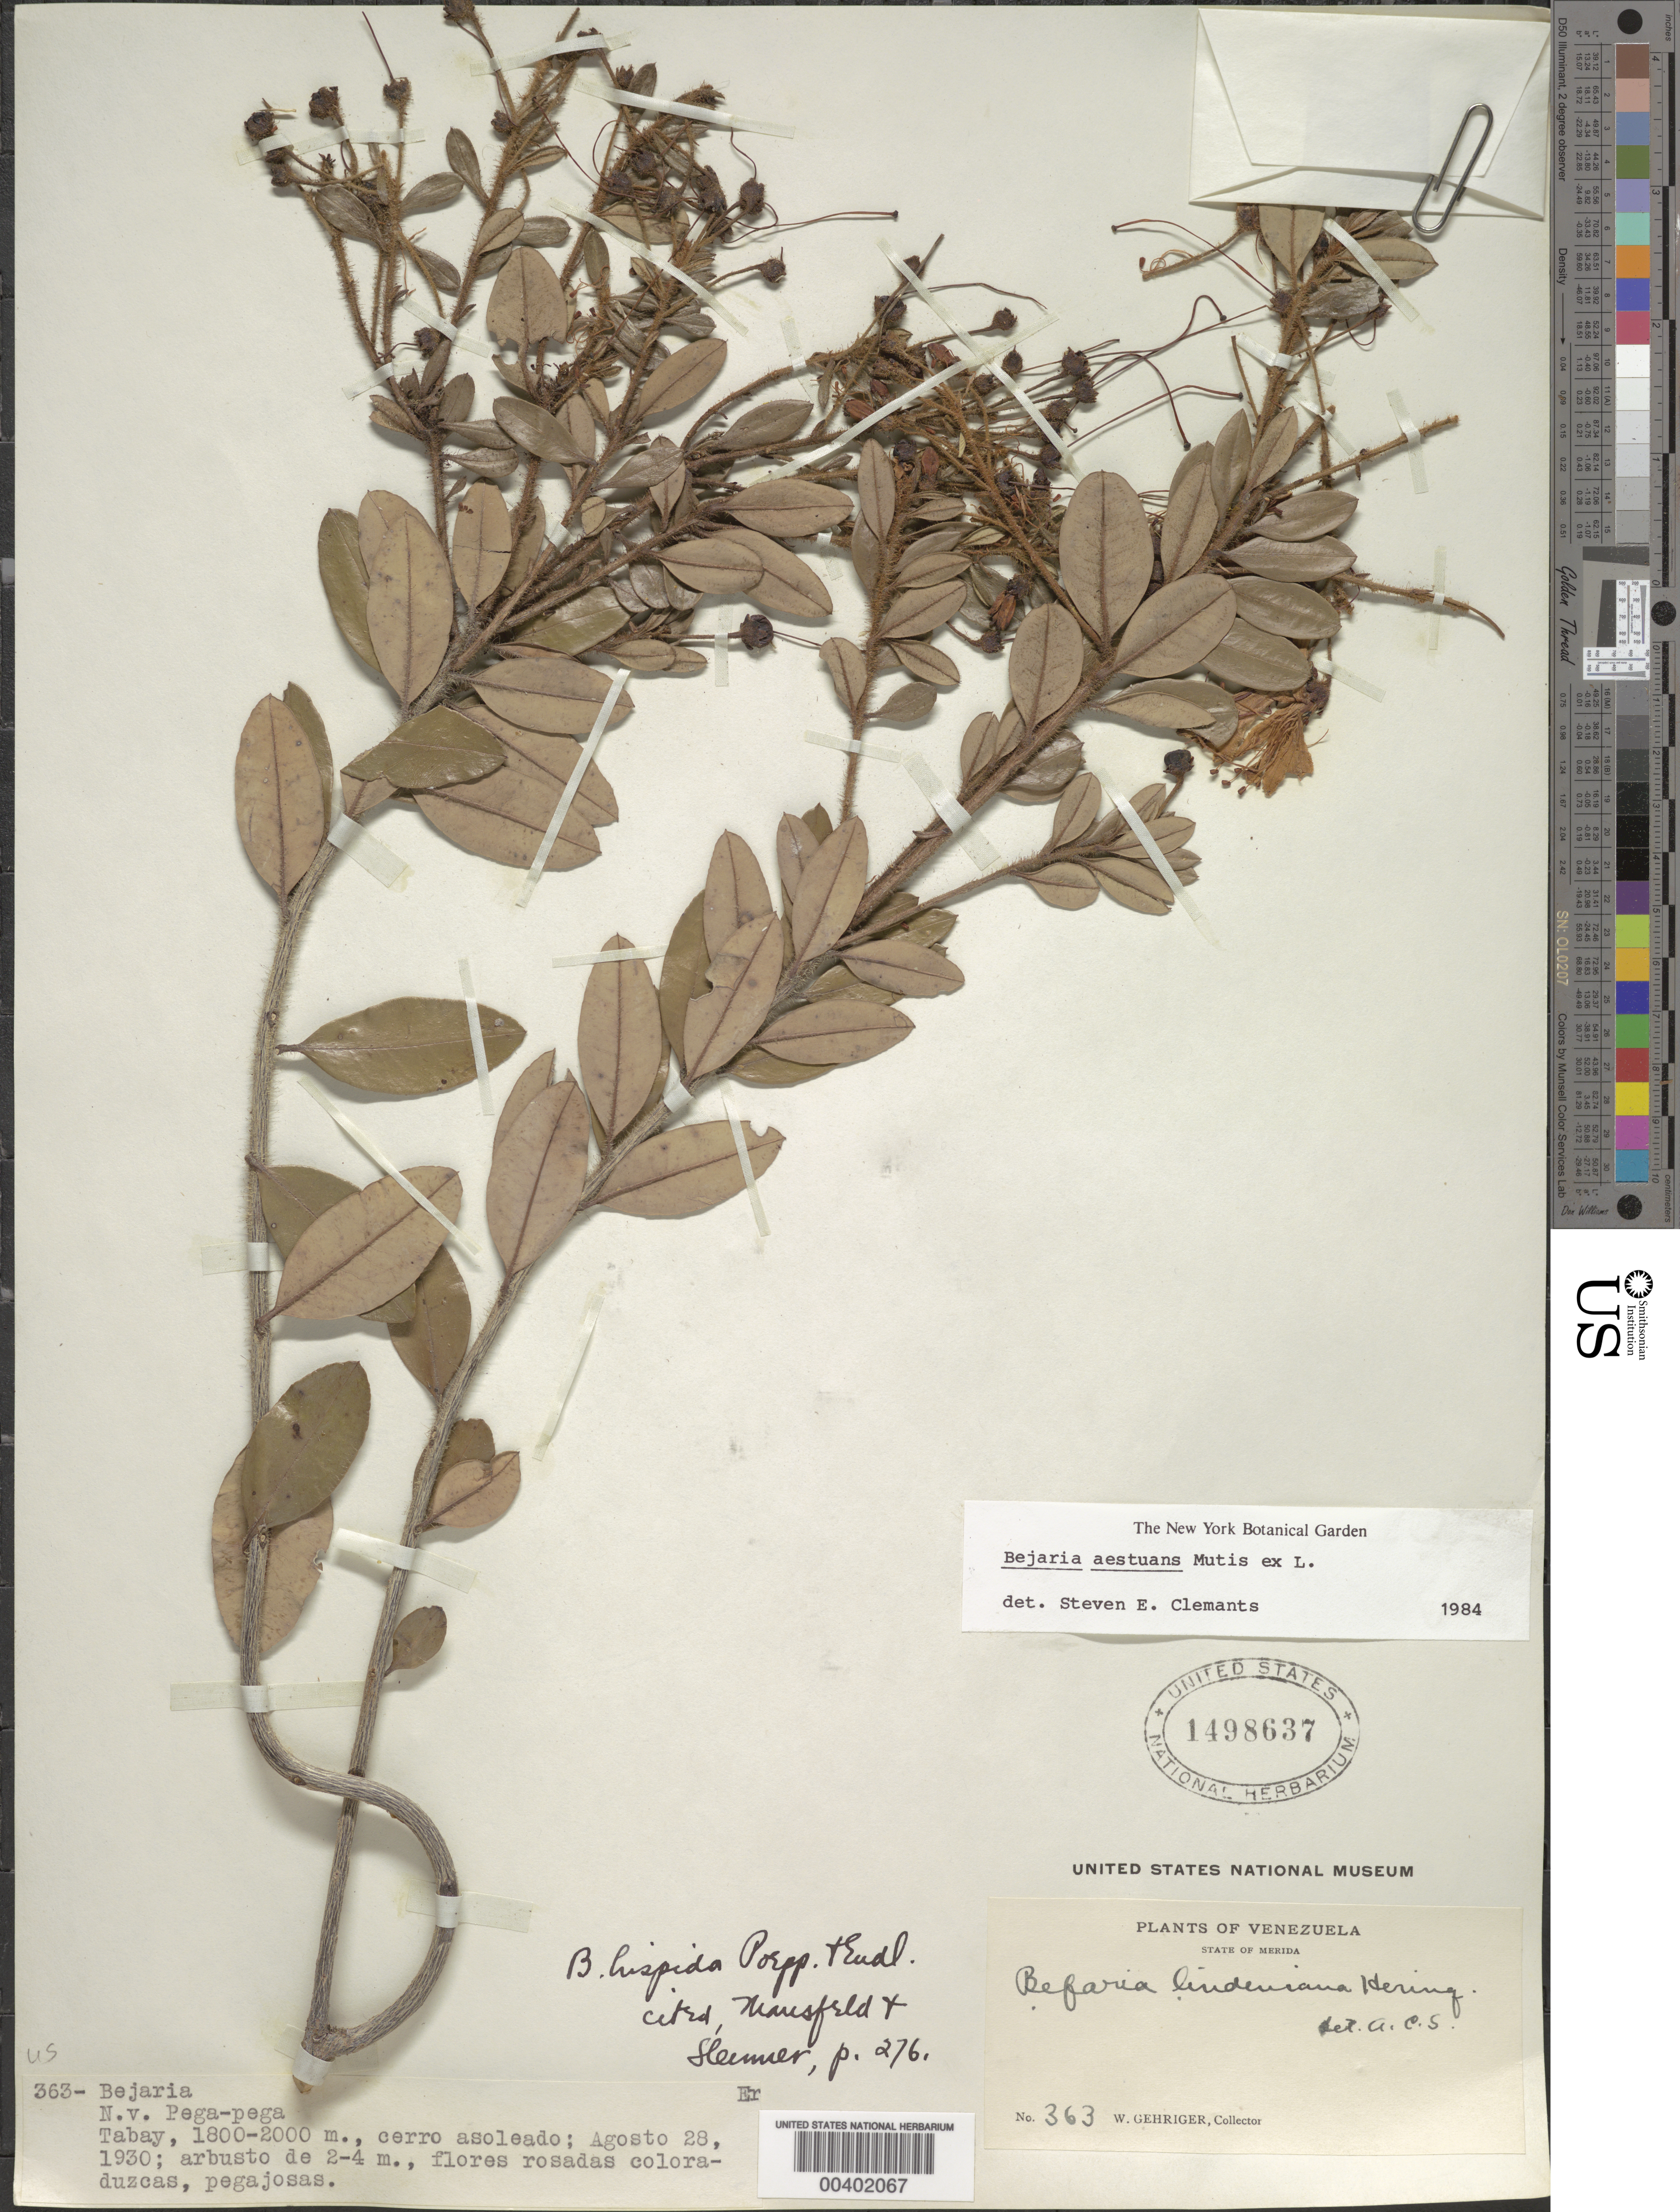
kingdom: Plantae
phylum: Tracheophyta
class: Magnoliopsida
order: Ericales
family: Ericaceae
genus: Bejaria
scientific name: Bejaria aestuans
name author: Mutis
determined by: Clemants, S. E.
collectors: W. Gehriger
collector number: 363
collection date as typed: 09 Mar 1945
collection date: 1945-03-09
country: Venezuela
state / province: Mérida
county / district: Libertador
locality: Tabay Tabay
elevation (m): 1800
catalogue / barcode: US 1498637